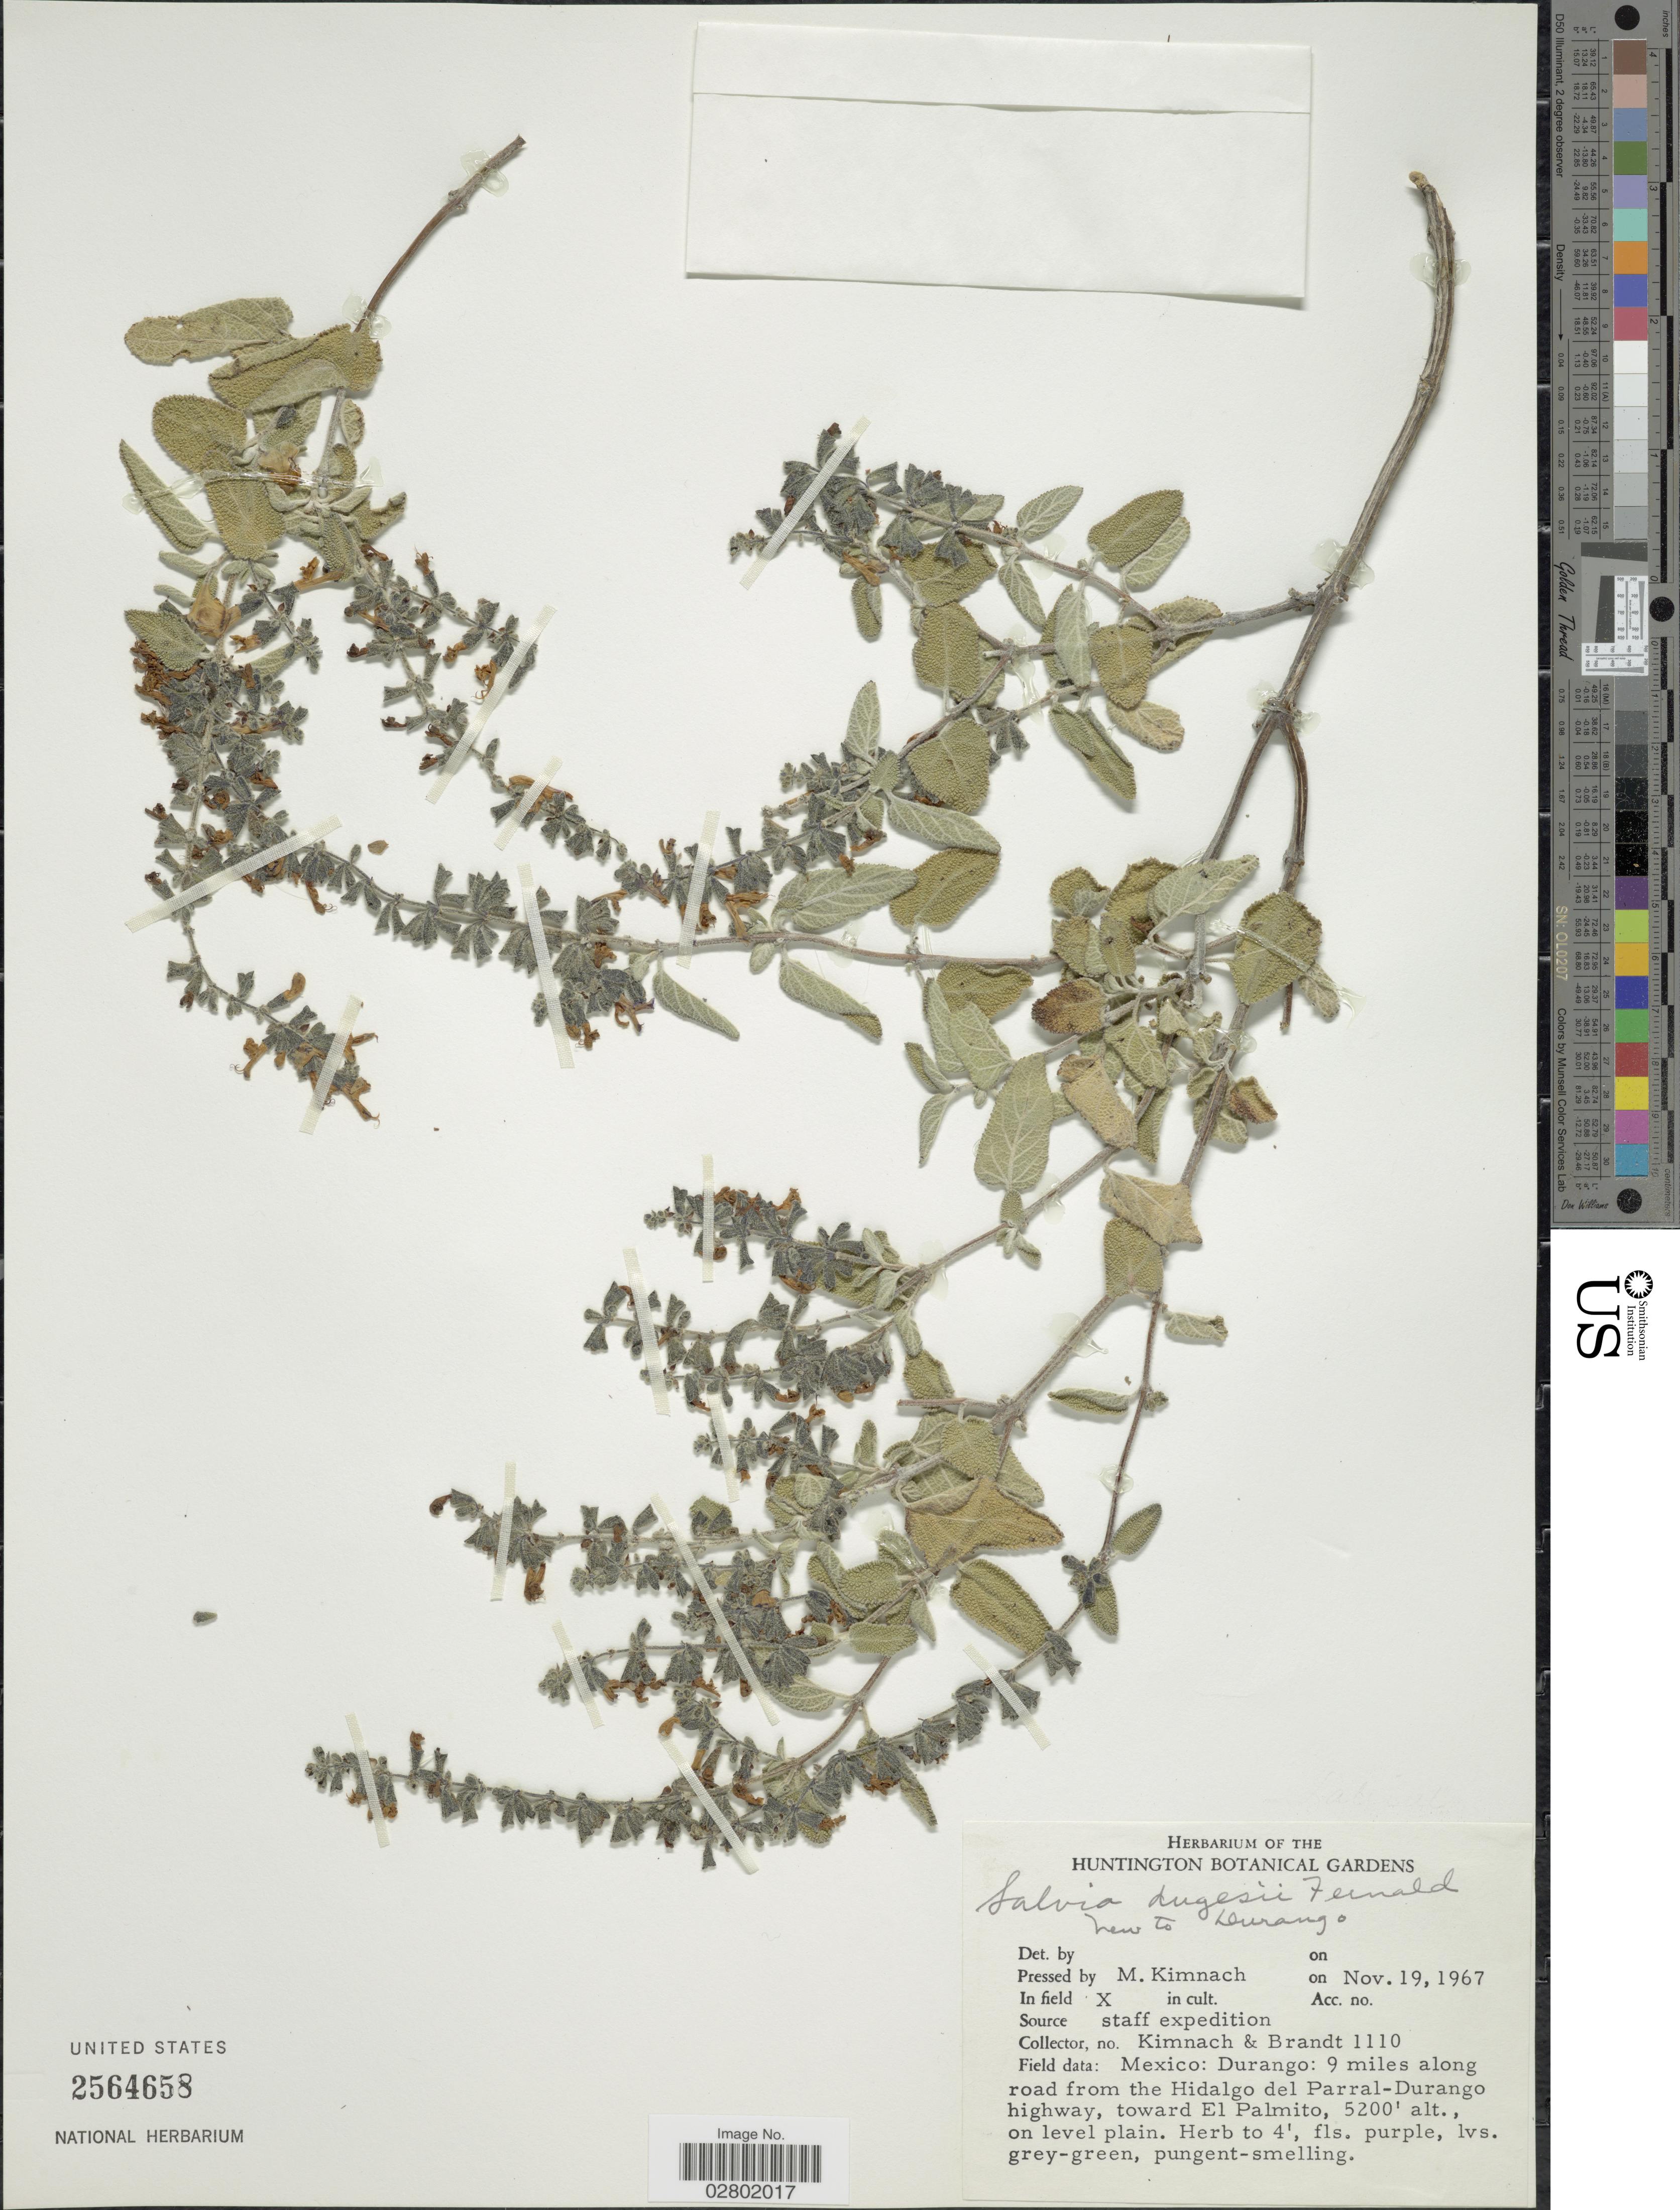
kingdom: Plantae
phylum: Tracheophyta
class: Magnoliopsida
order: Lamiales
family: Lamiaceae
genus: Salvia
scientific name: Salvia melissodora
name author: Lag.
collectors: M. W. Kimnach & -. Brandt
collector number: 1110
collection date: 1967-11-19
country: Mexico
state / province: Durango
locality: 9 miles along road from the Hidalgo del Parral-Durango highway, toward El Palmito.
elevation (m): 1585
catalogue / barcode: US 2564658